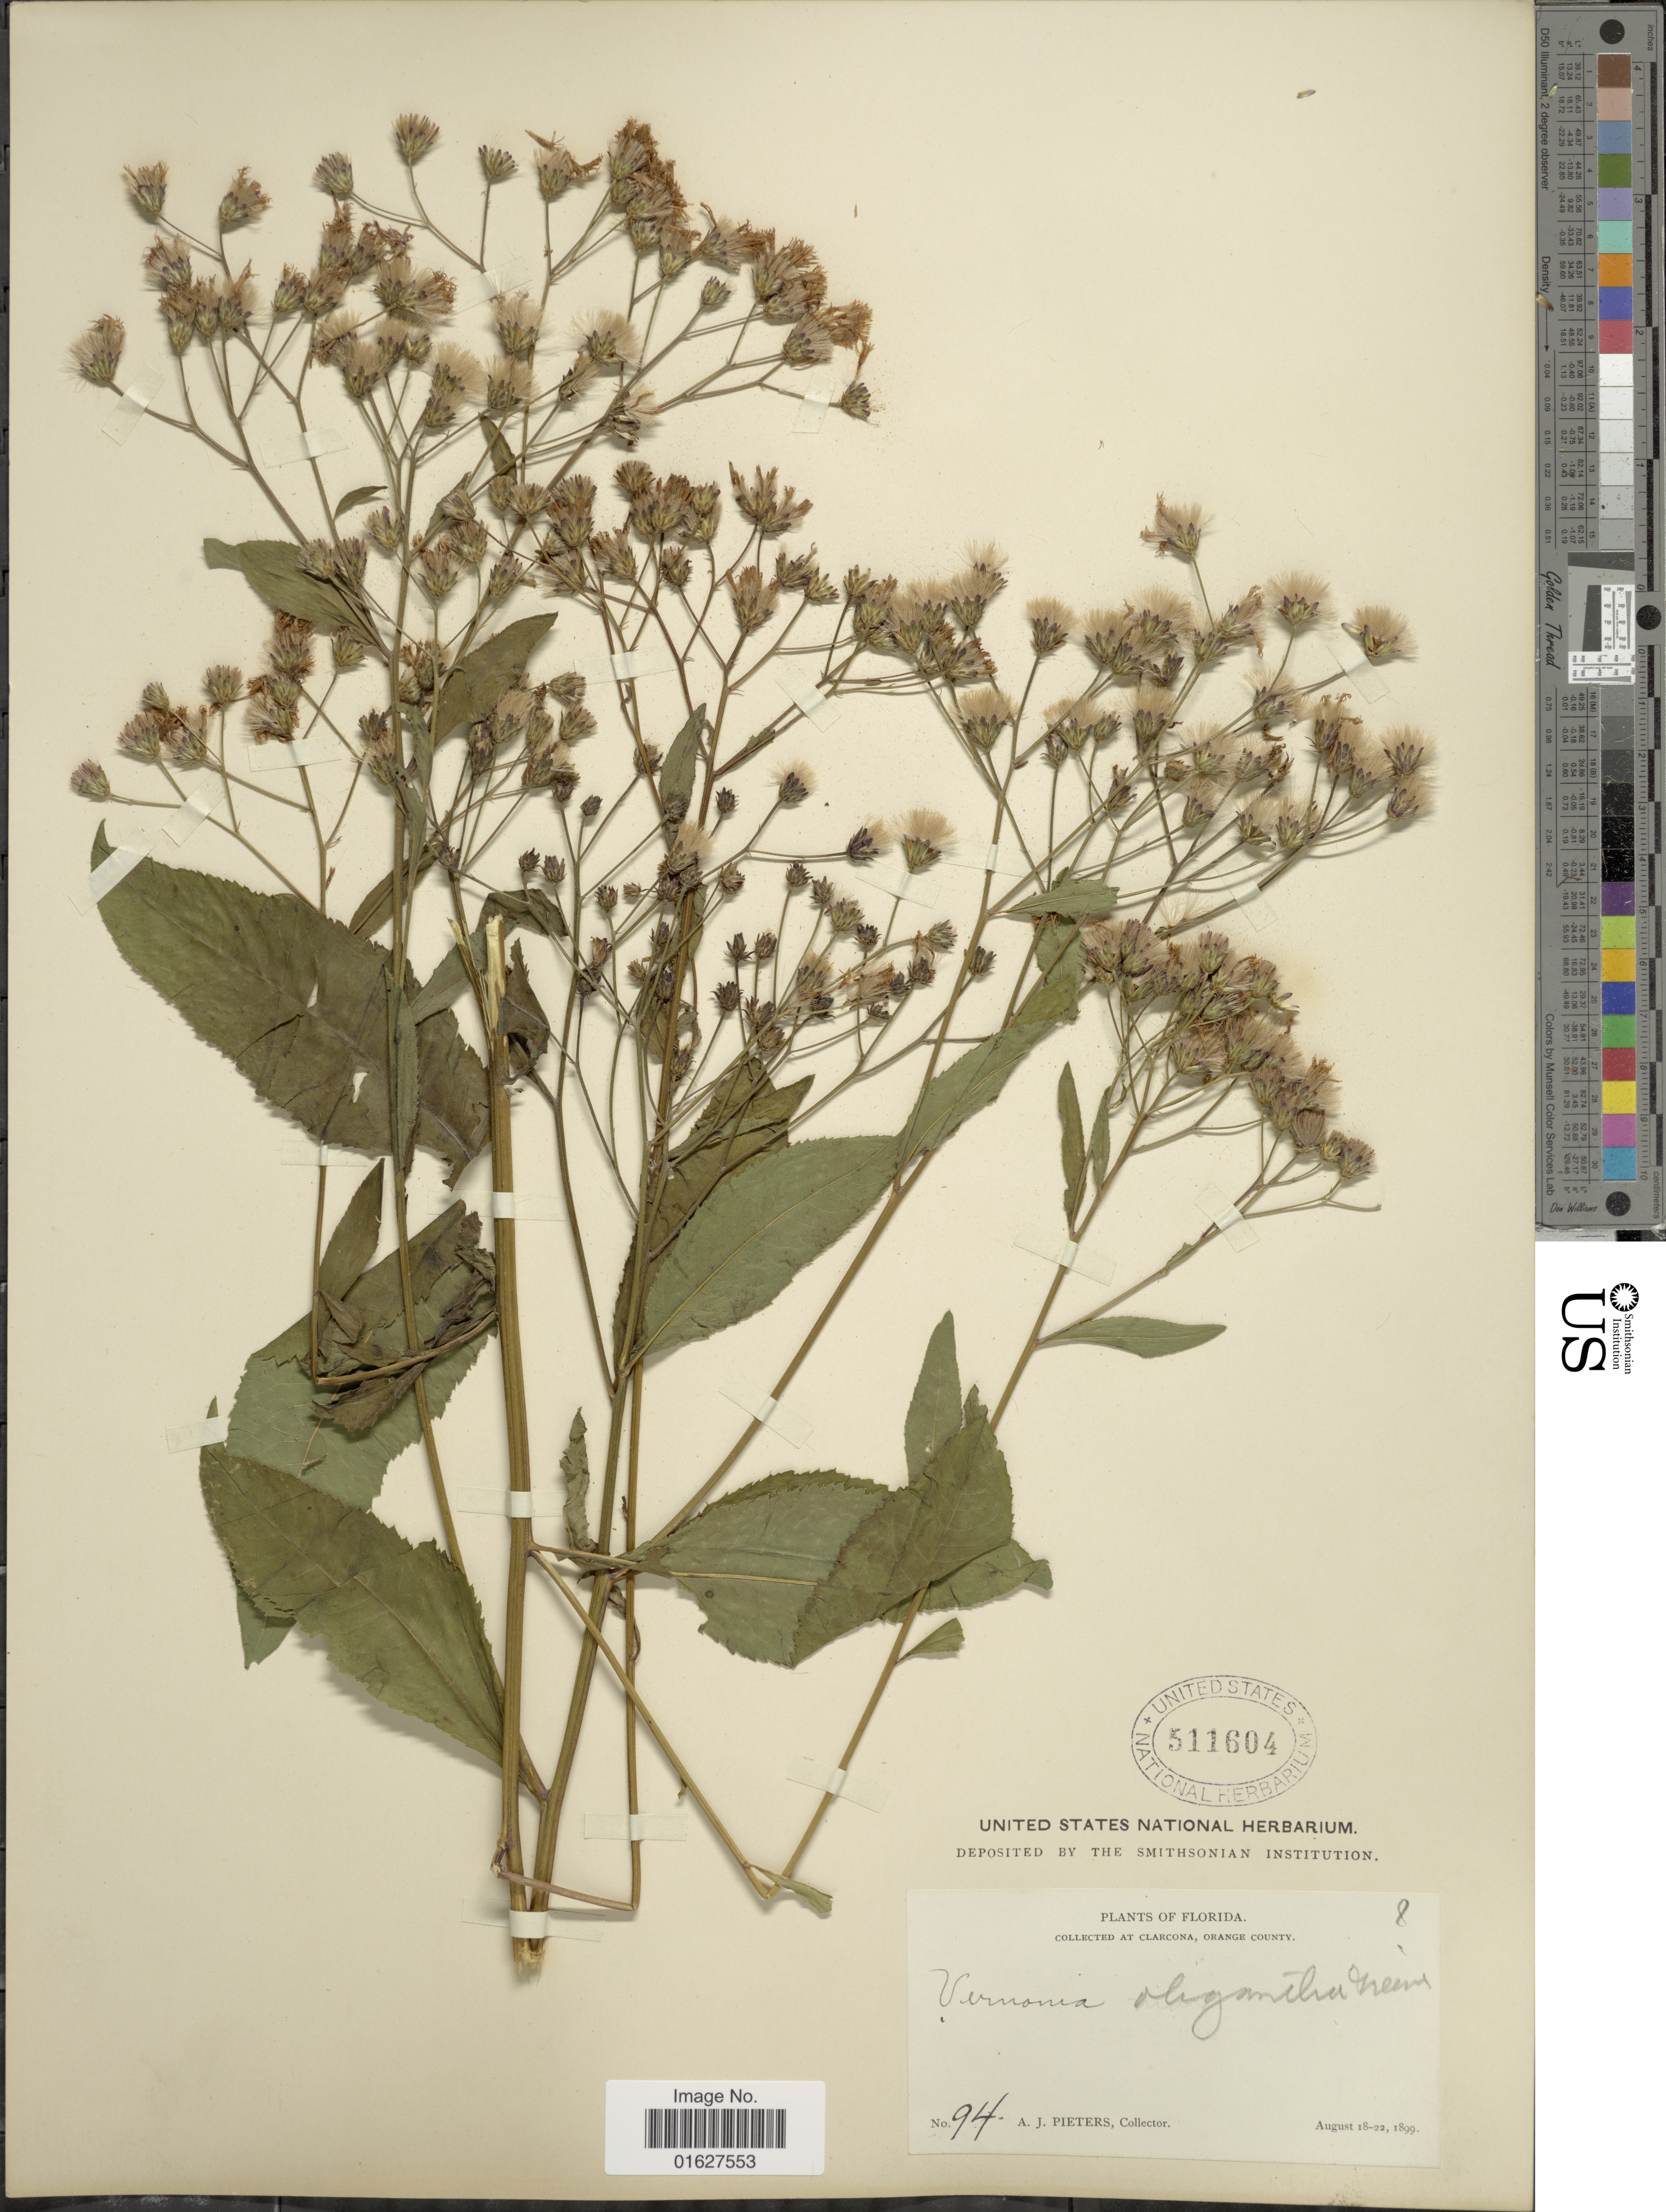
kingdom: Plantae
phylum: Tracheophyta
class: Magnoliopsida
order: Asterales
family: Asteraceae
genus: Vernonia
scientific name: Vernonia oligantha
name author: Greene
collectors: A. Pieters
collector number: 94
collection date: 1899-08-18/1899-08-22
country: United States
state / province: Florida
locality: Florida. Clarcona, Orange County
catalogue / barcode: US 511604